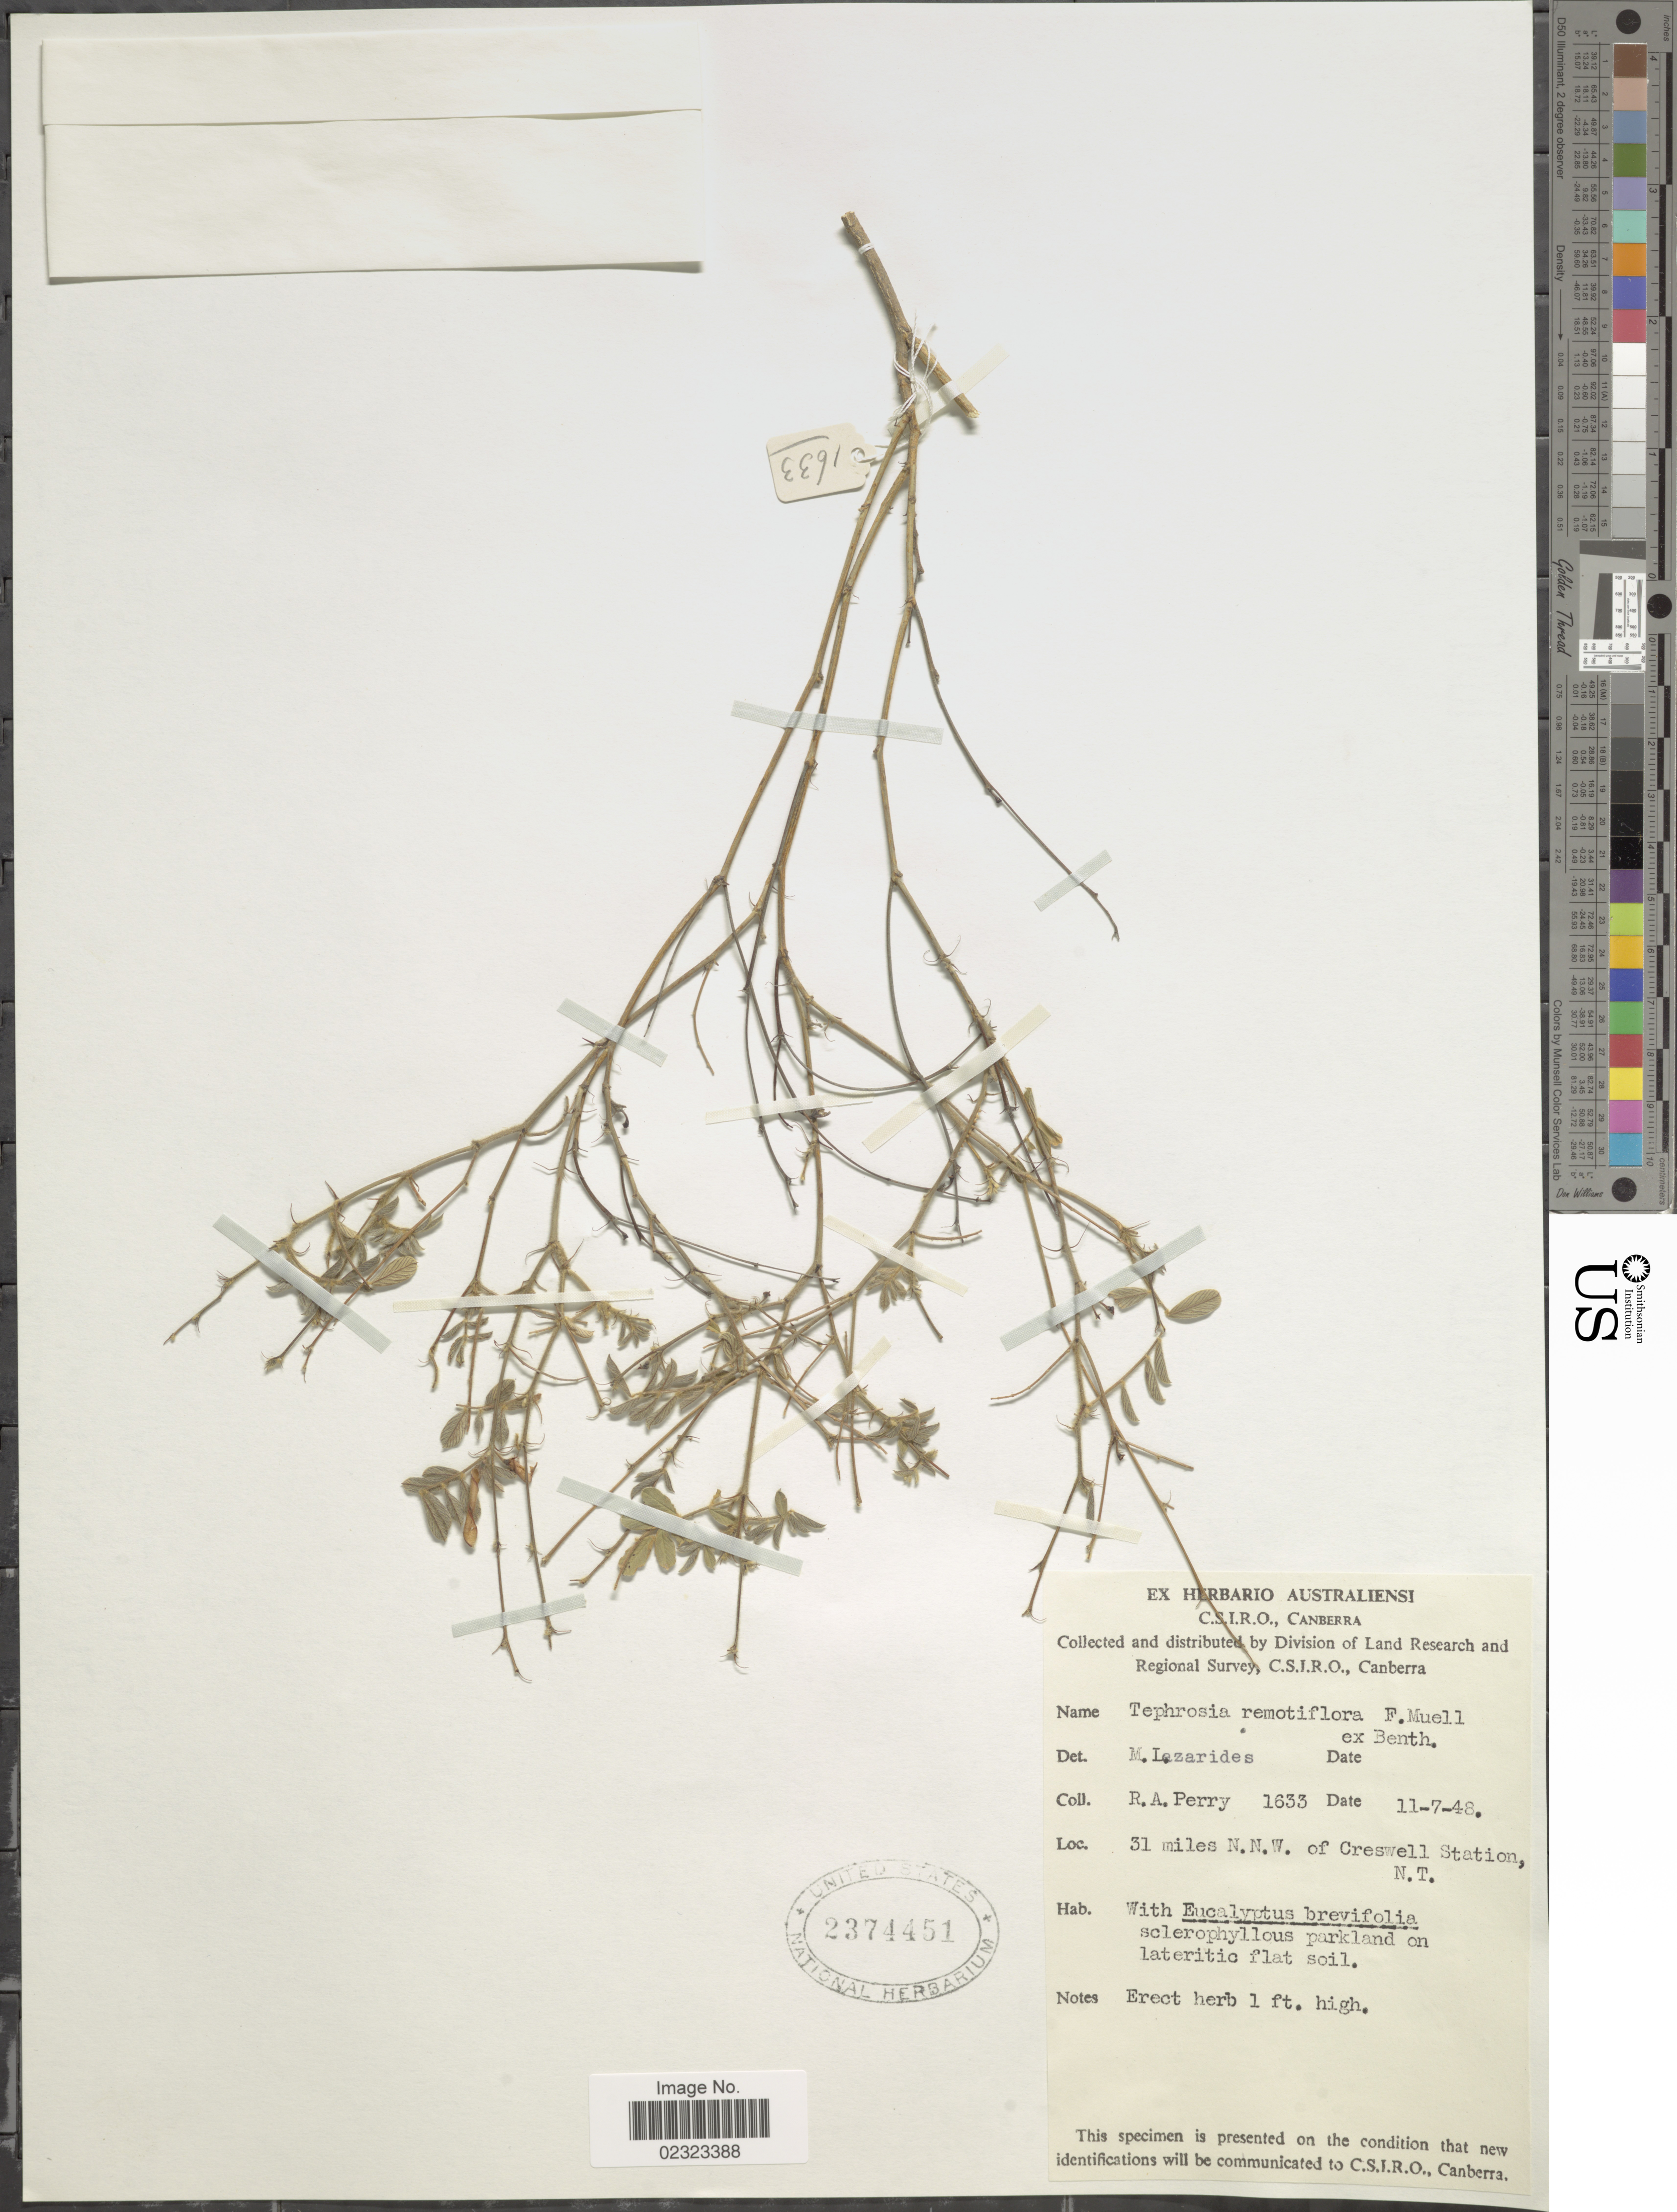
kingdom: Plantae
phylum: Tracheophyta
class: Magnoliopsida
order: Fabales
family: Fabaceae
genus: Tephrosia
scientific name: Tephrosia remotiflora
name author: Benth.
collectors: Perry, R. A.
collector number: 1633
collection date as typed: Transcribed d/m/y: 11/7/48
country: Australia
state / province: Northern Territory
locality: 31 miles N.N.W. of Creswell Station.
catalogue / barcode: US 2374451